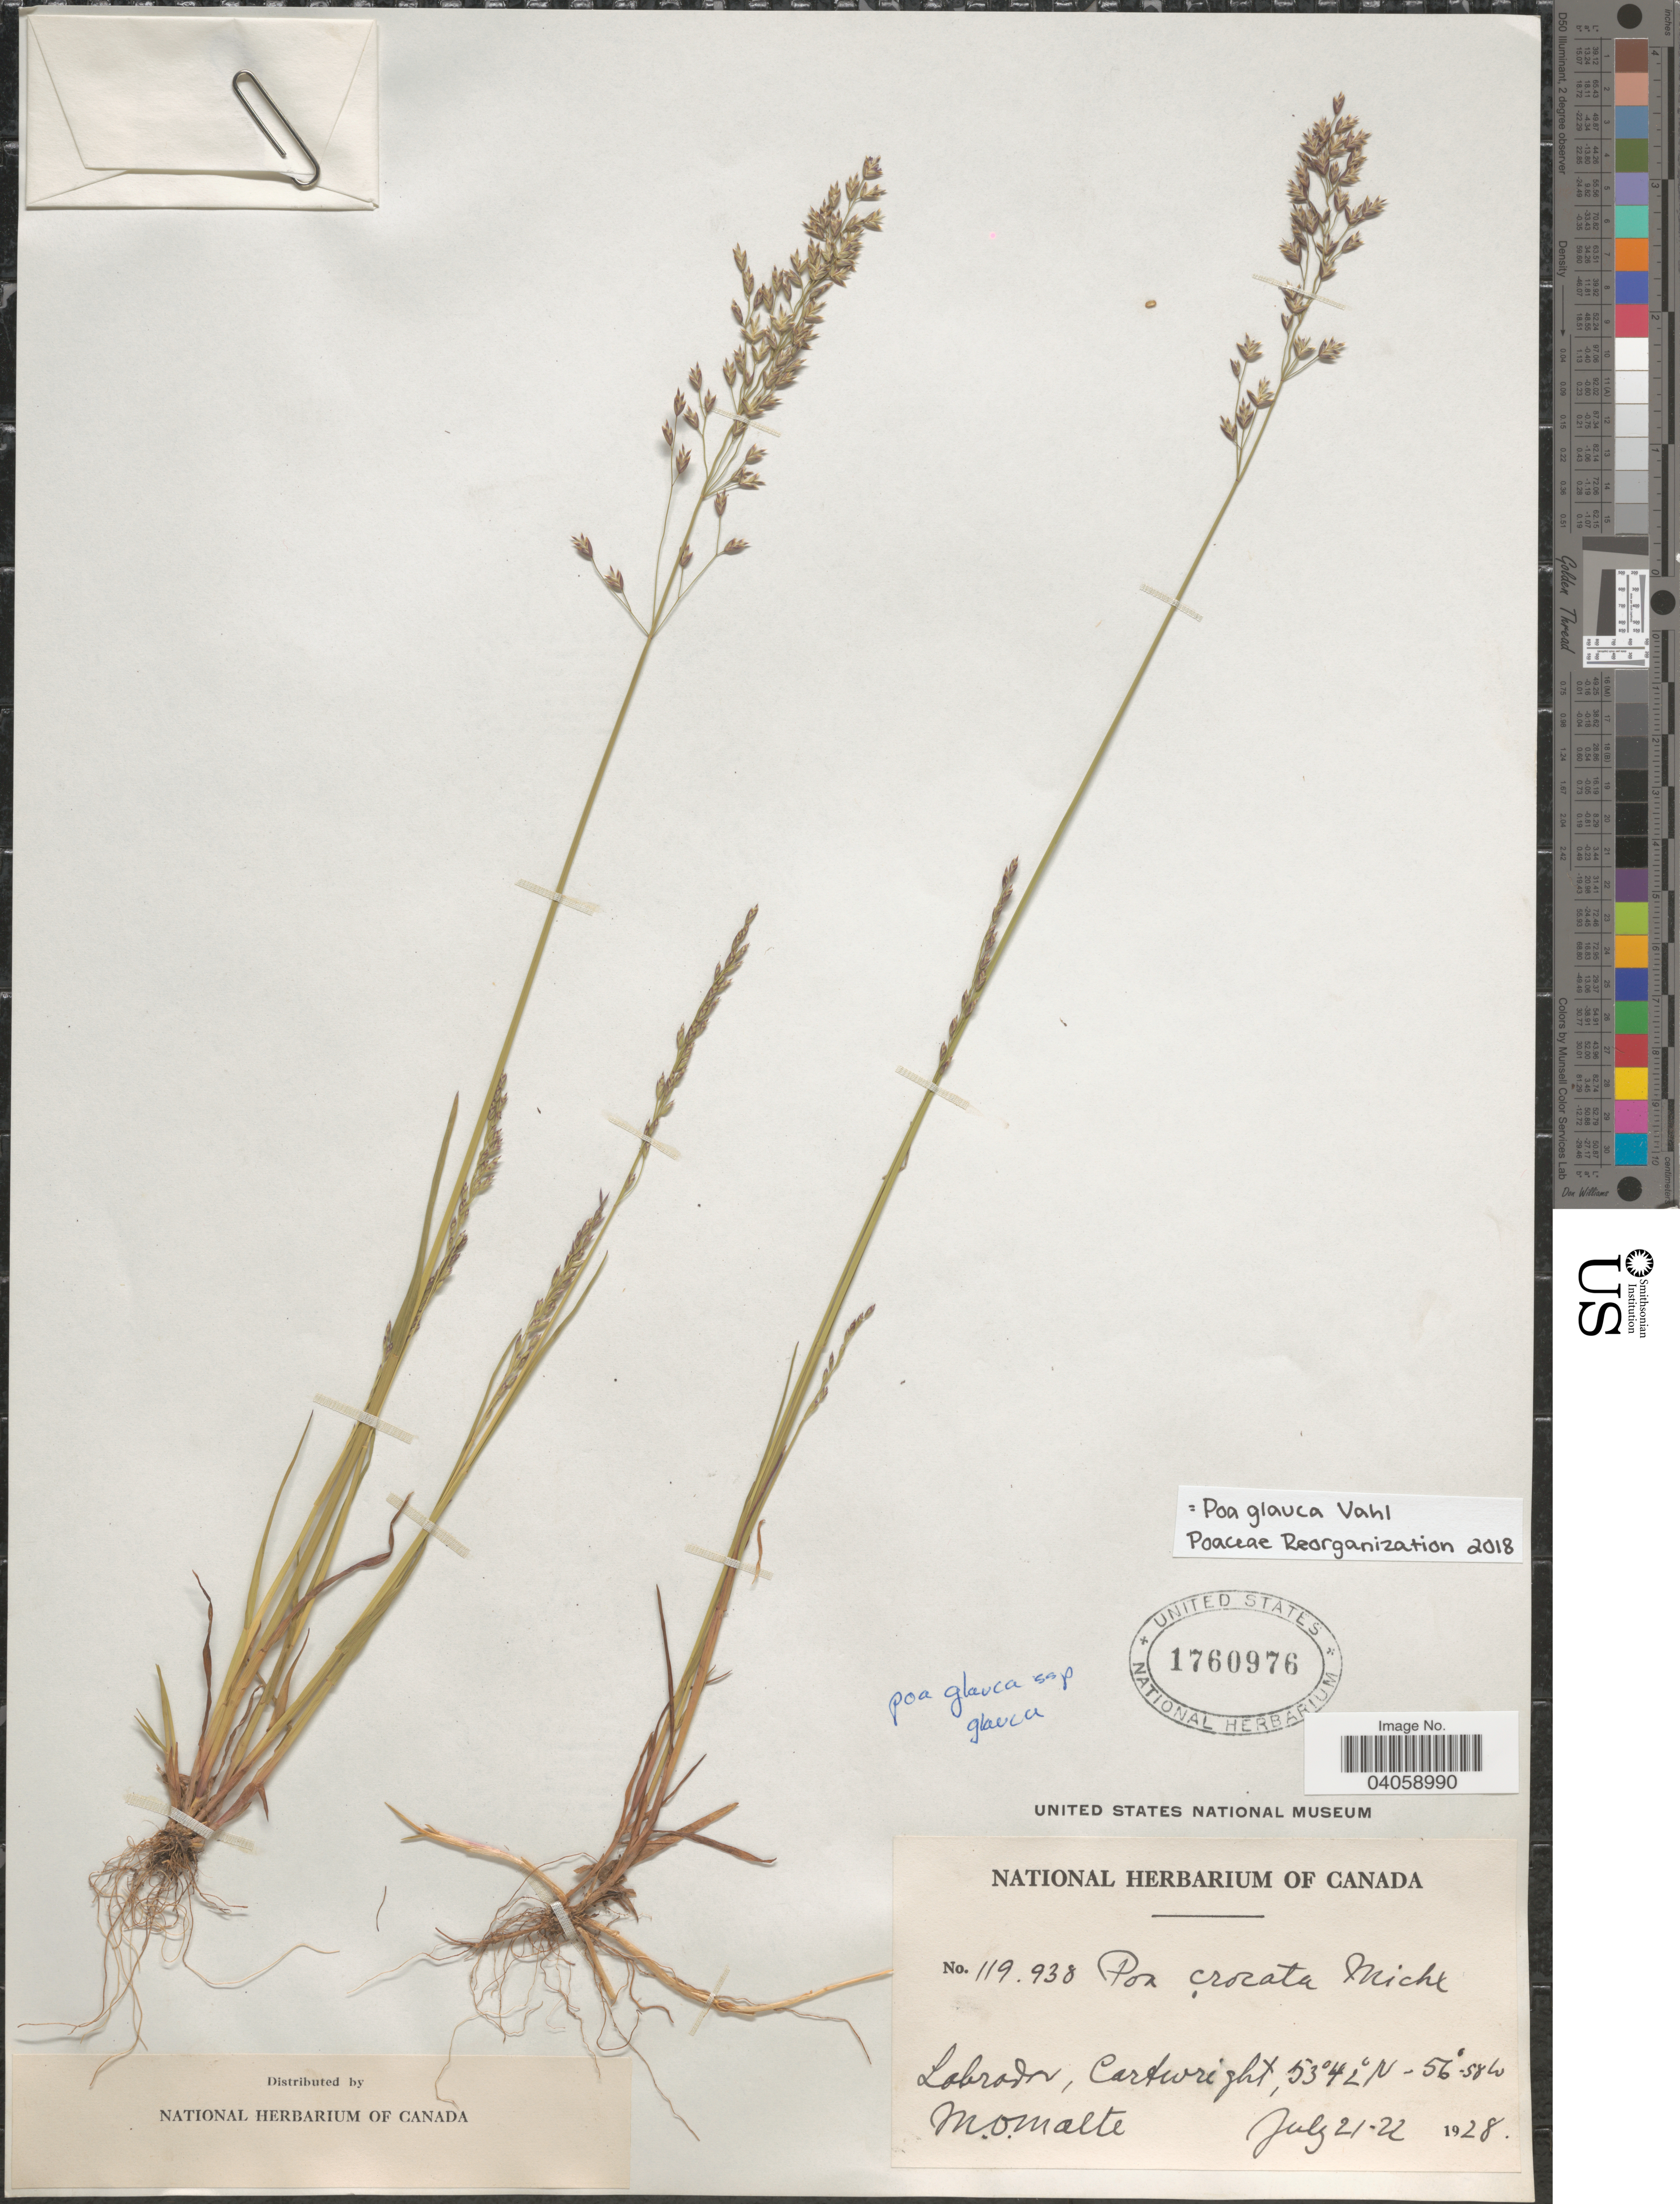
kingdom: Plantae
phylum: Tracheophyta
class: Liliopsida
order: Poales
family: Poaceae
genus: Poa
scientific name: Poa glauca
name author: Vahl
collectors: M. O. Malte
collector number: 119.938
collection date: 1928-07-21/1928-07-22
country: Canada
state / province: Newfoundland and Labrador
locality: Labrador, Cartwright.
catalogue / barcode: US 1760976